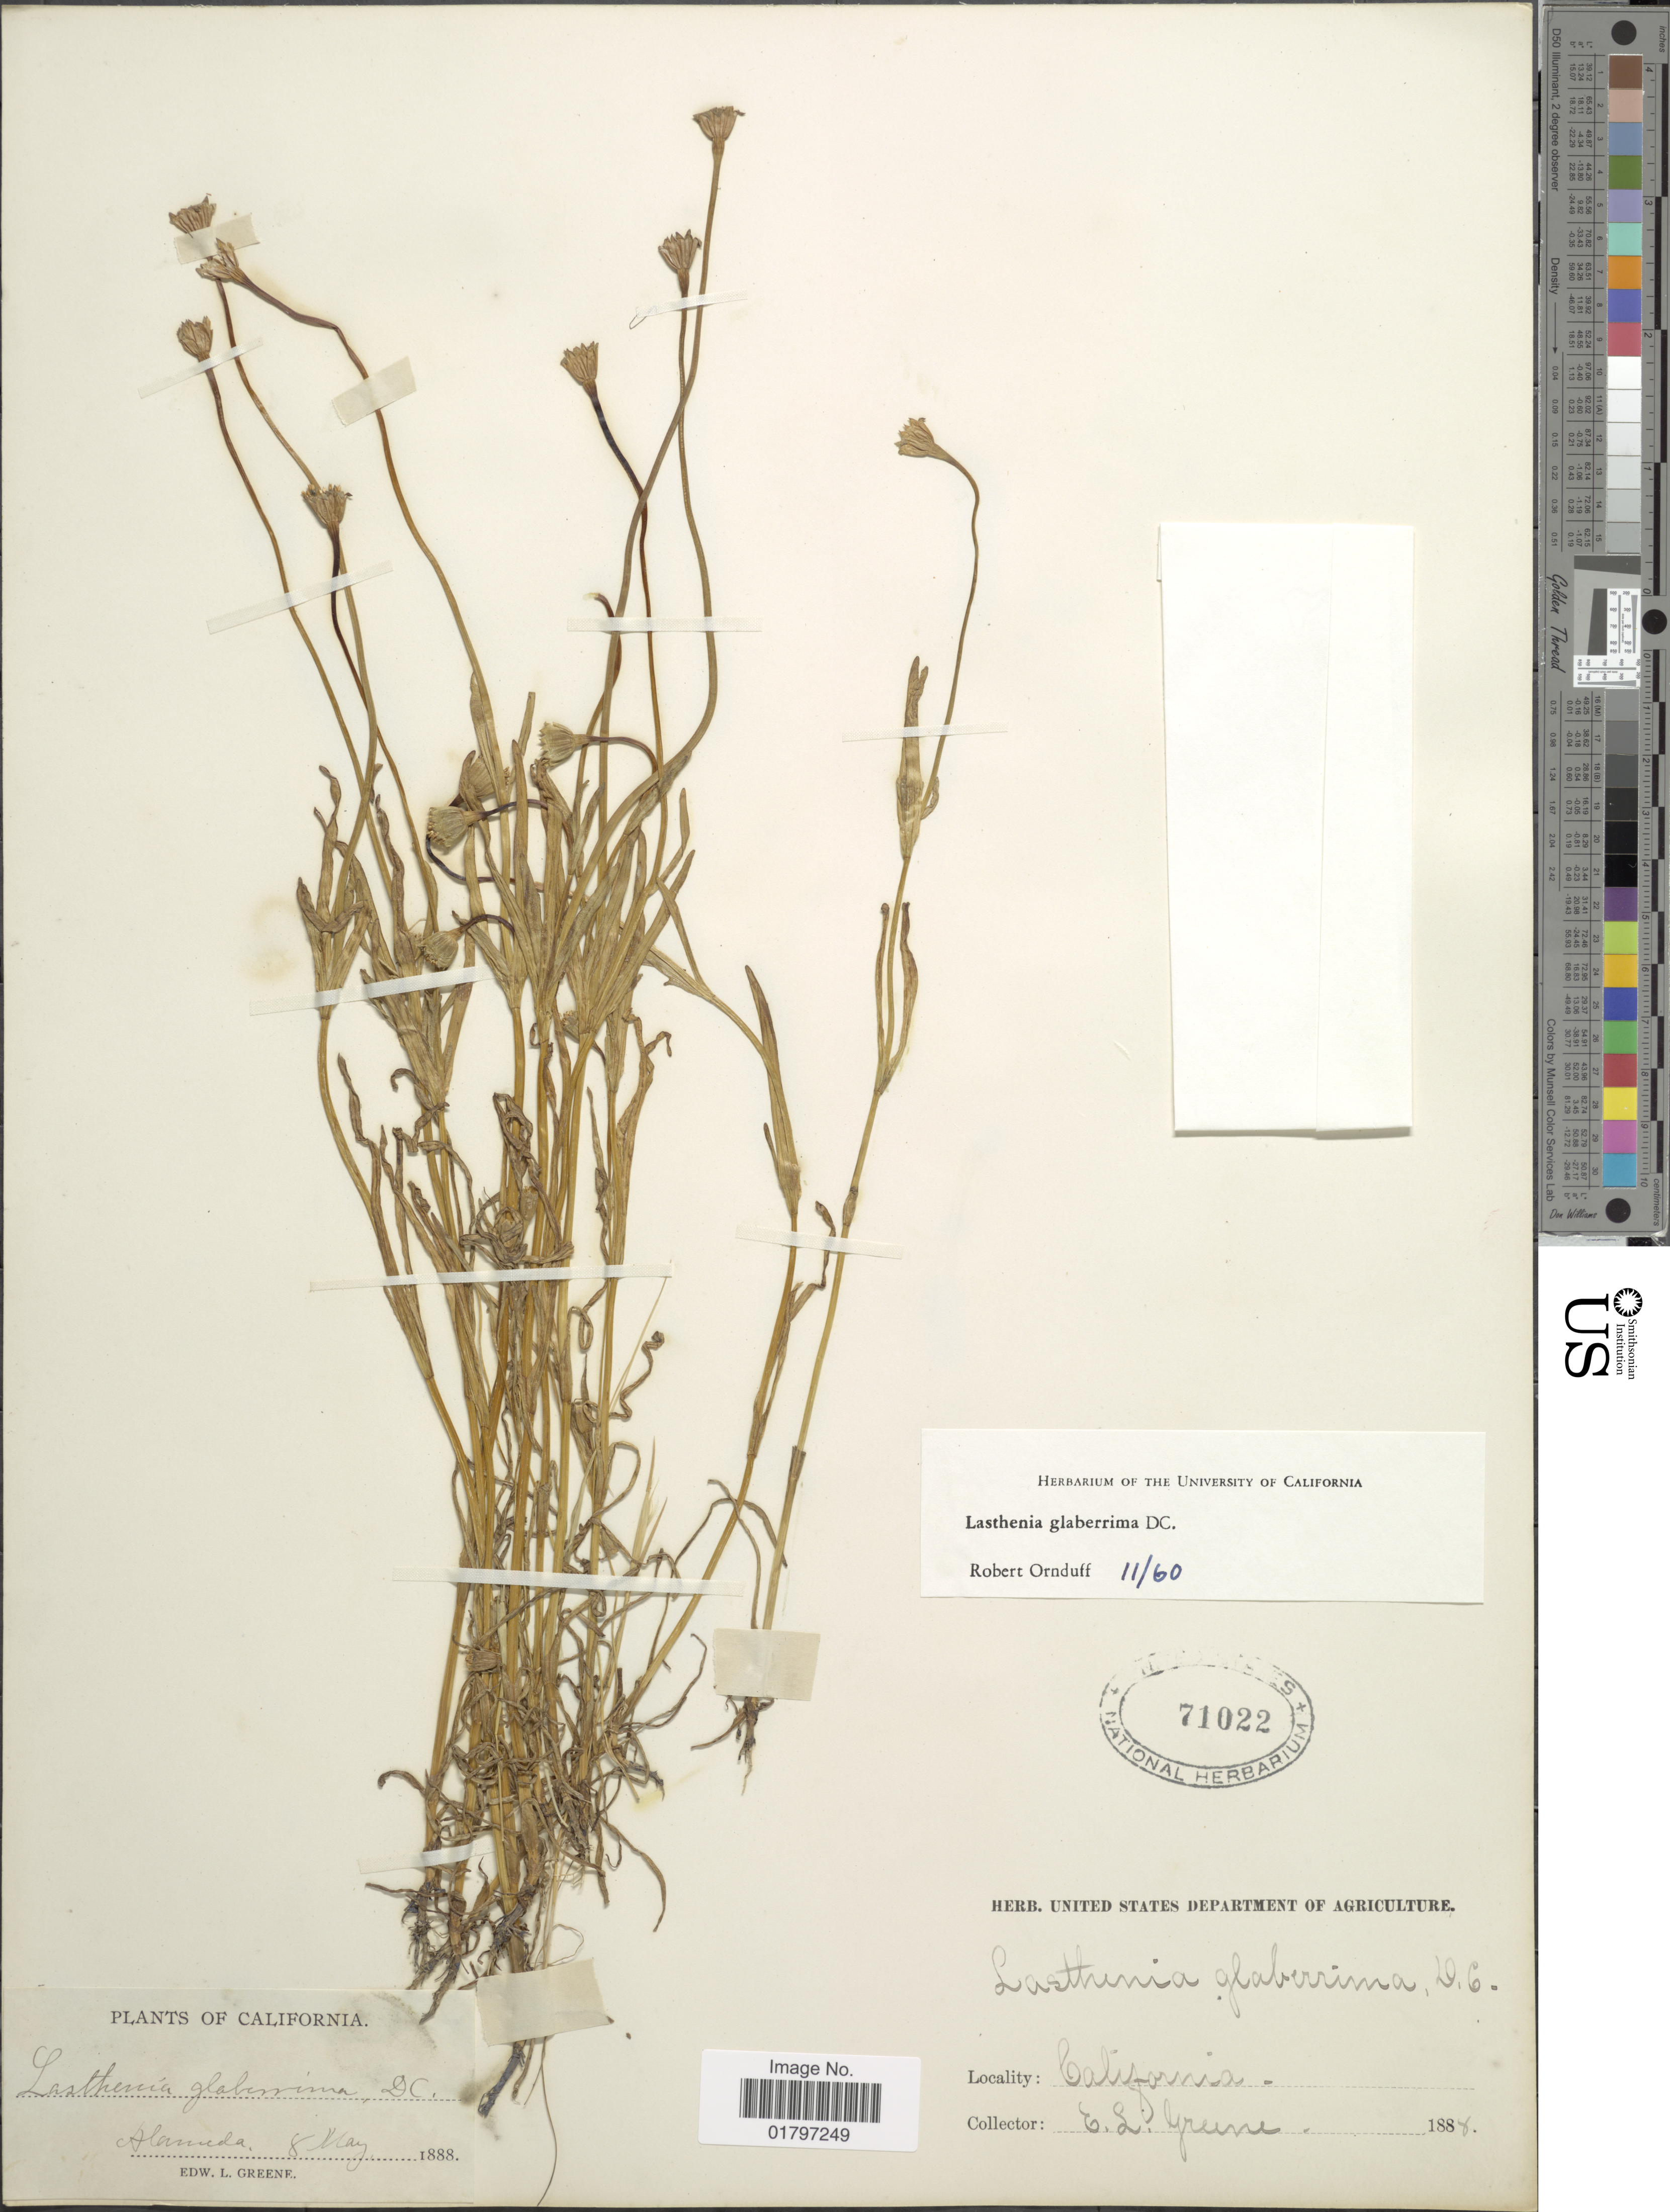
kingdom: Plantae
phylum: Tracheophyta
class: Magnoliopsida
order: Asterales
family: Asteraceae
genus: Lasthenia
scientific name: Lasthenia glaberrima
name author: DC.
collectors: E. L. Greene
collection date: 1888-05-08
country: United States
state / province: California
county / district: Alameda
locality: Alameda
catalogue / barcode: US 71022